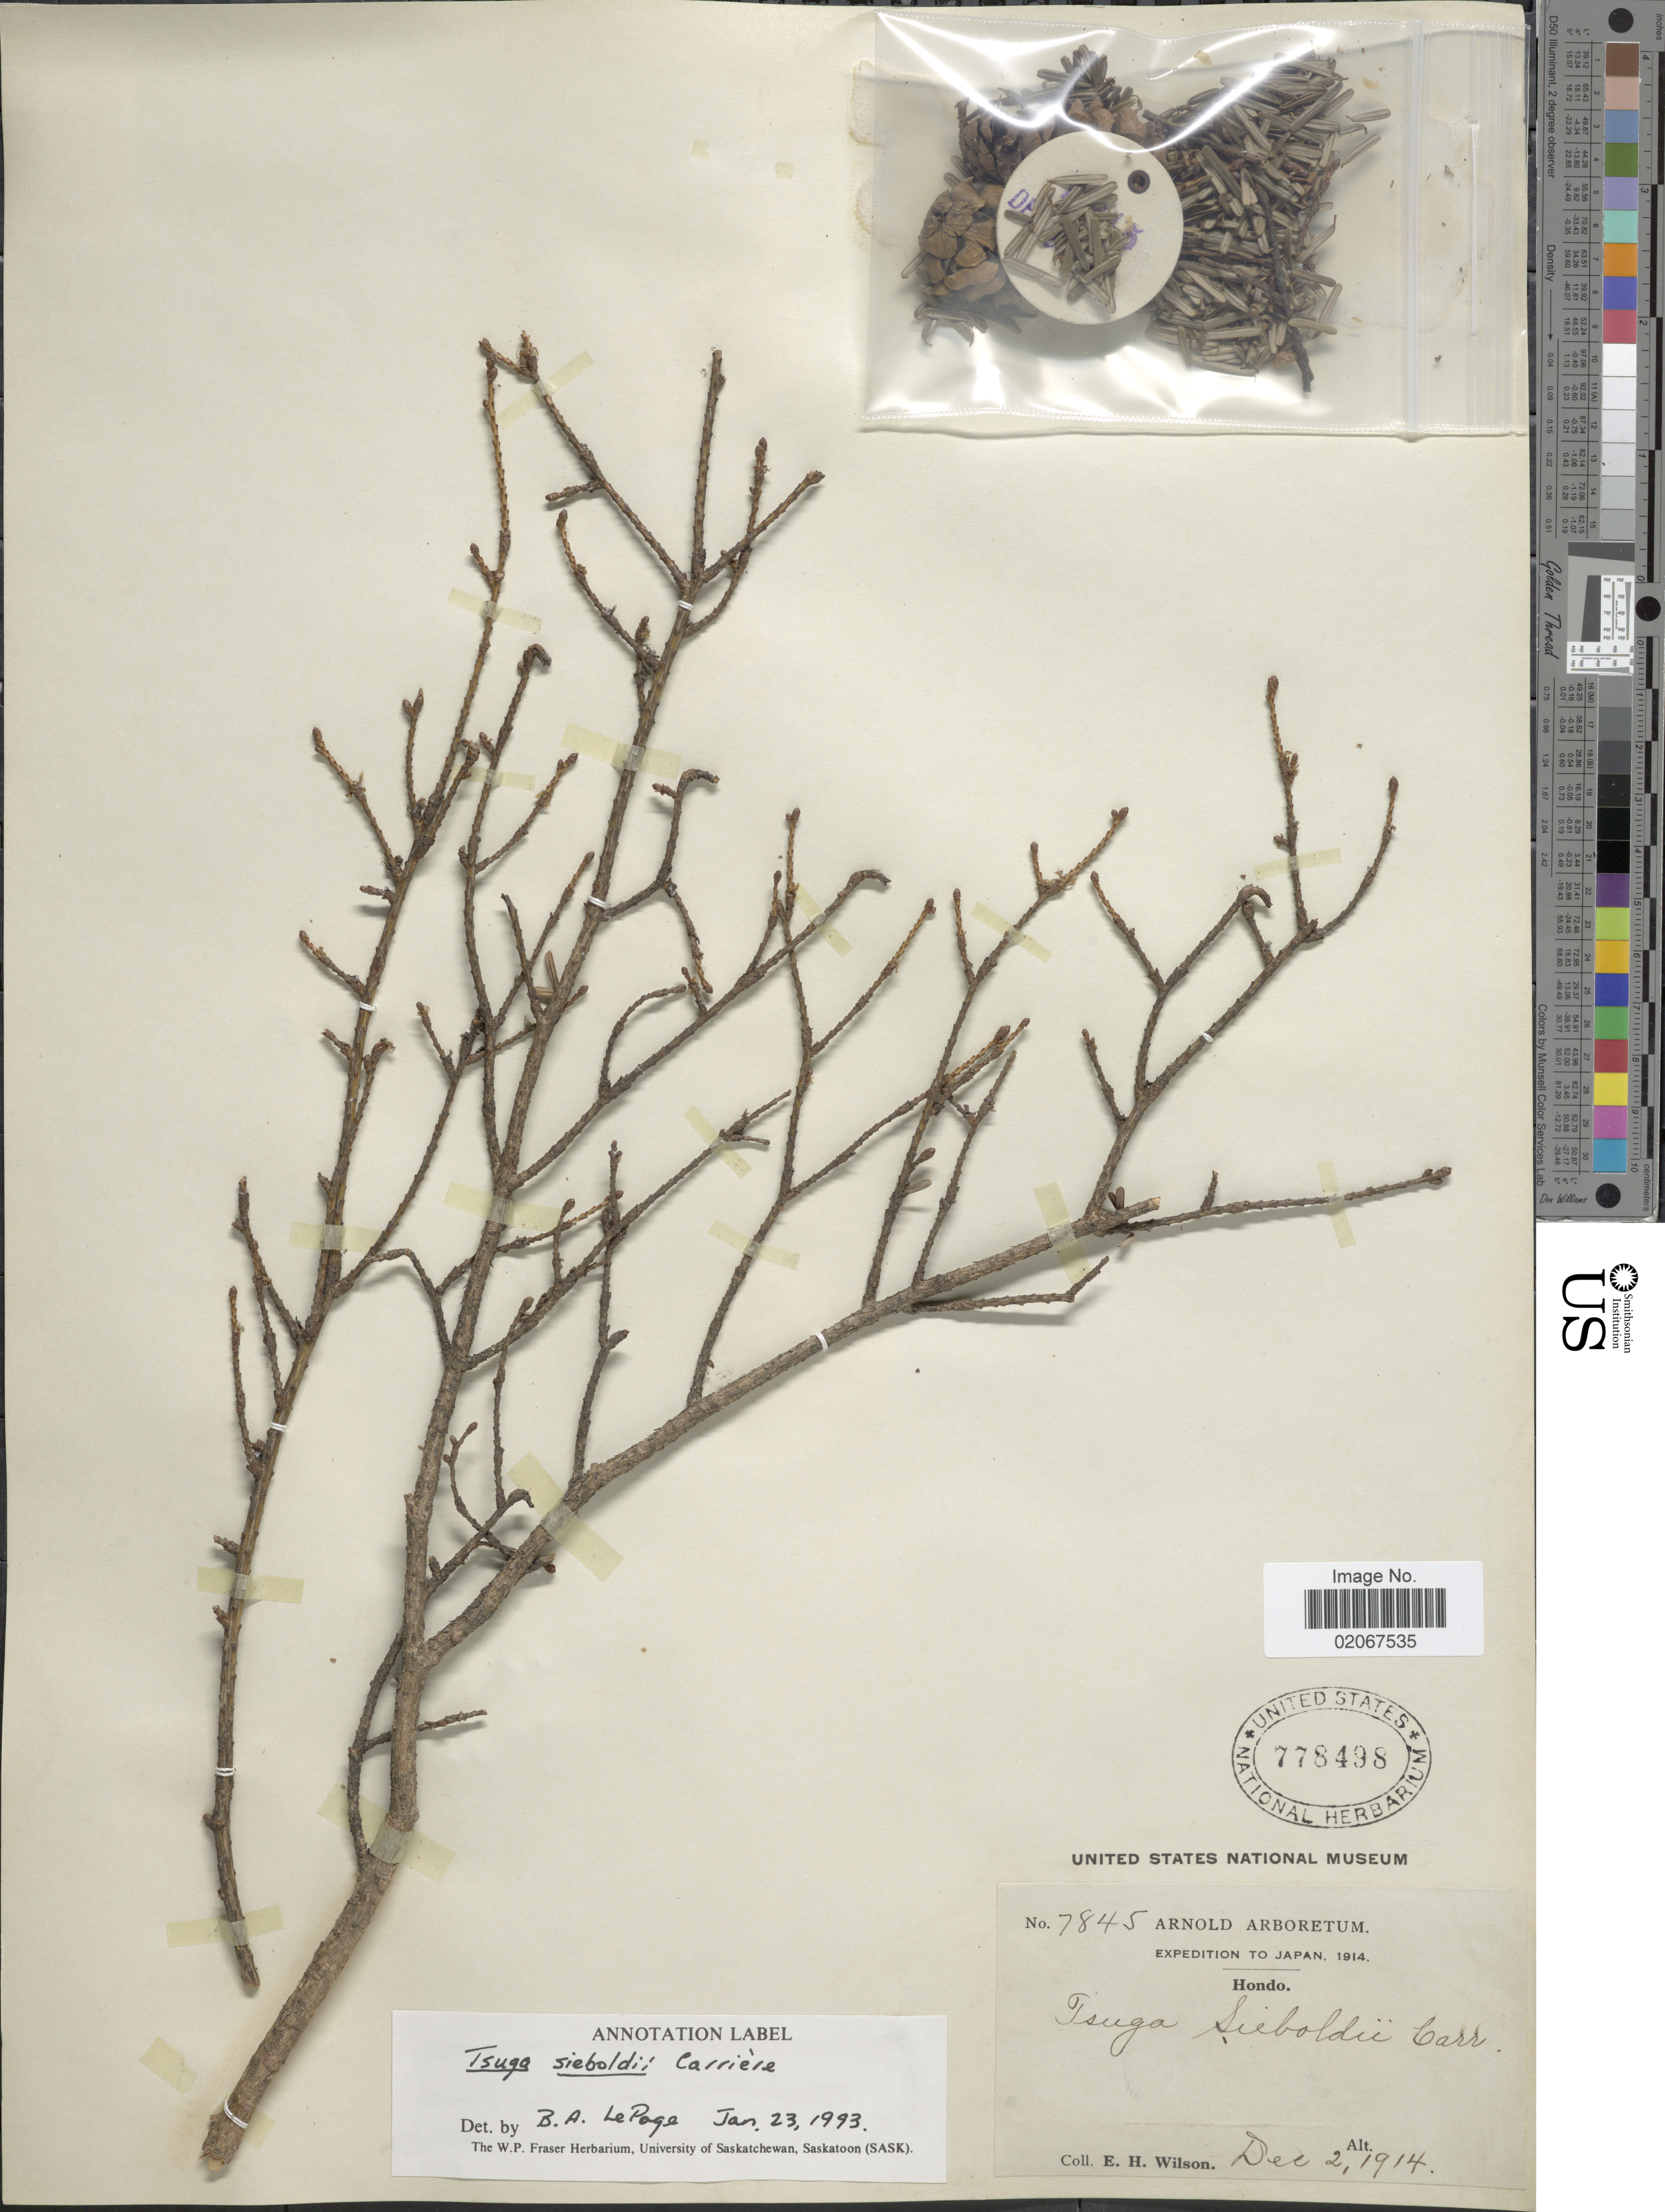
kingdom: Plantae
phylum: Tracheophyta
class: Pinopsida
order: Pinales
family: Pinaceae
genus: Tsuga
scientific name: Tsuga sieboldii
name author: Carrière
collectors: E. Wilson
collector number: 7845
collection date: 1914-10-02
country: Japan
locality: Japan, Hondo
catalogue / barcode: US 778498